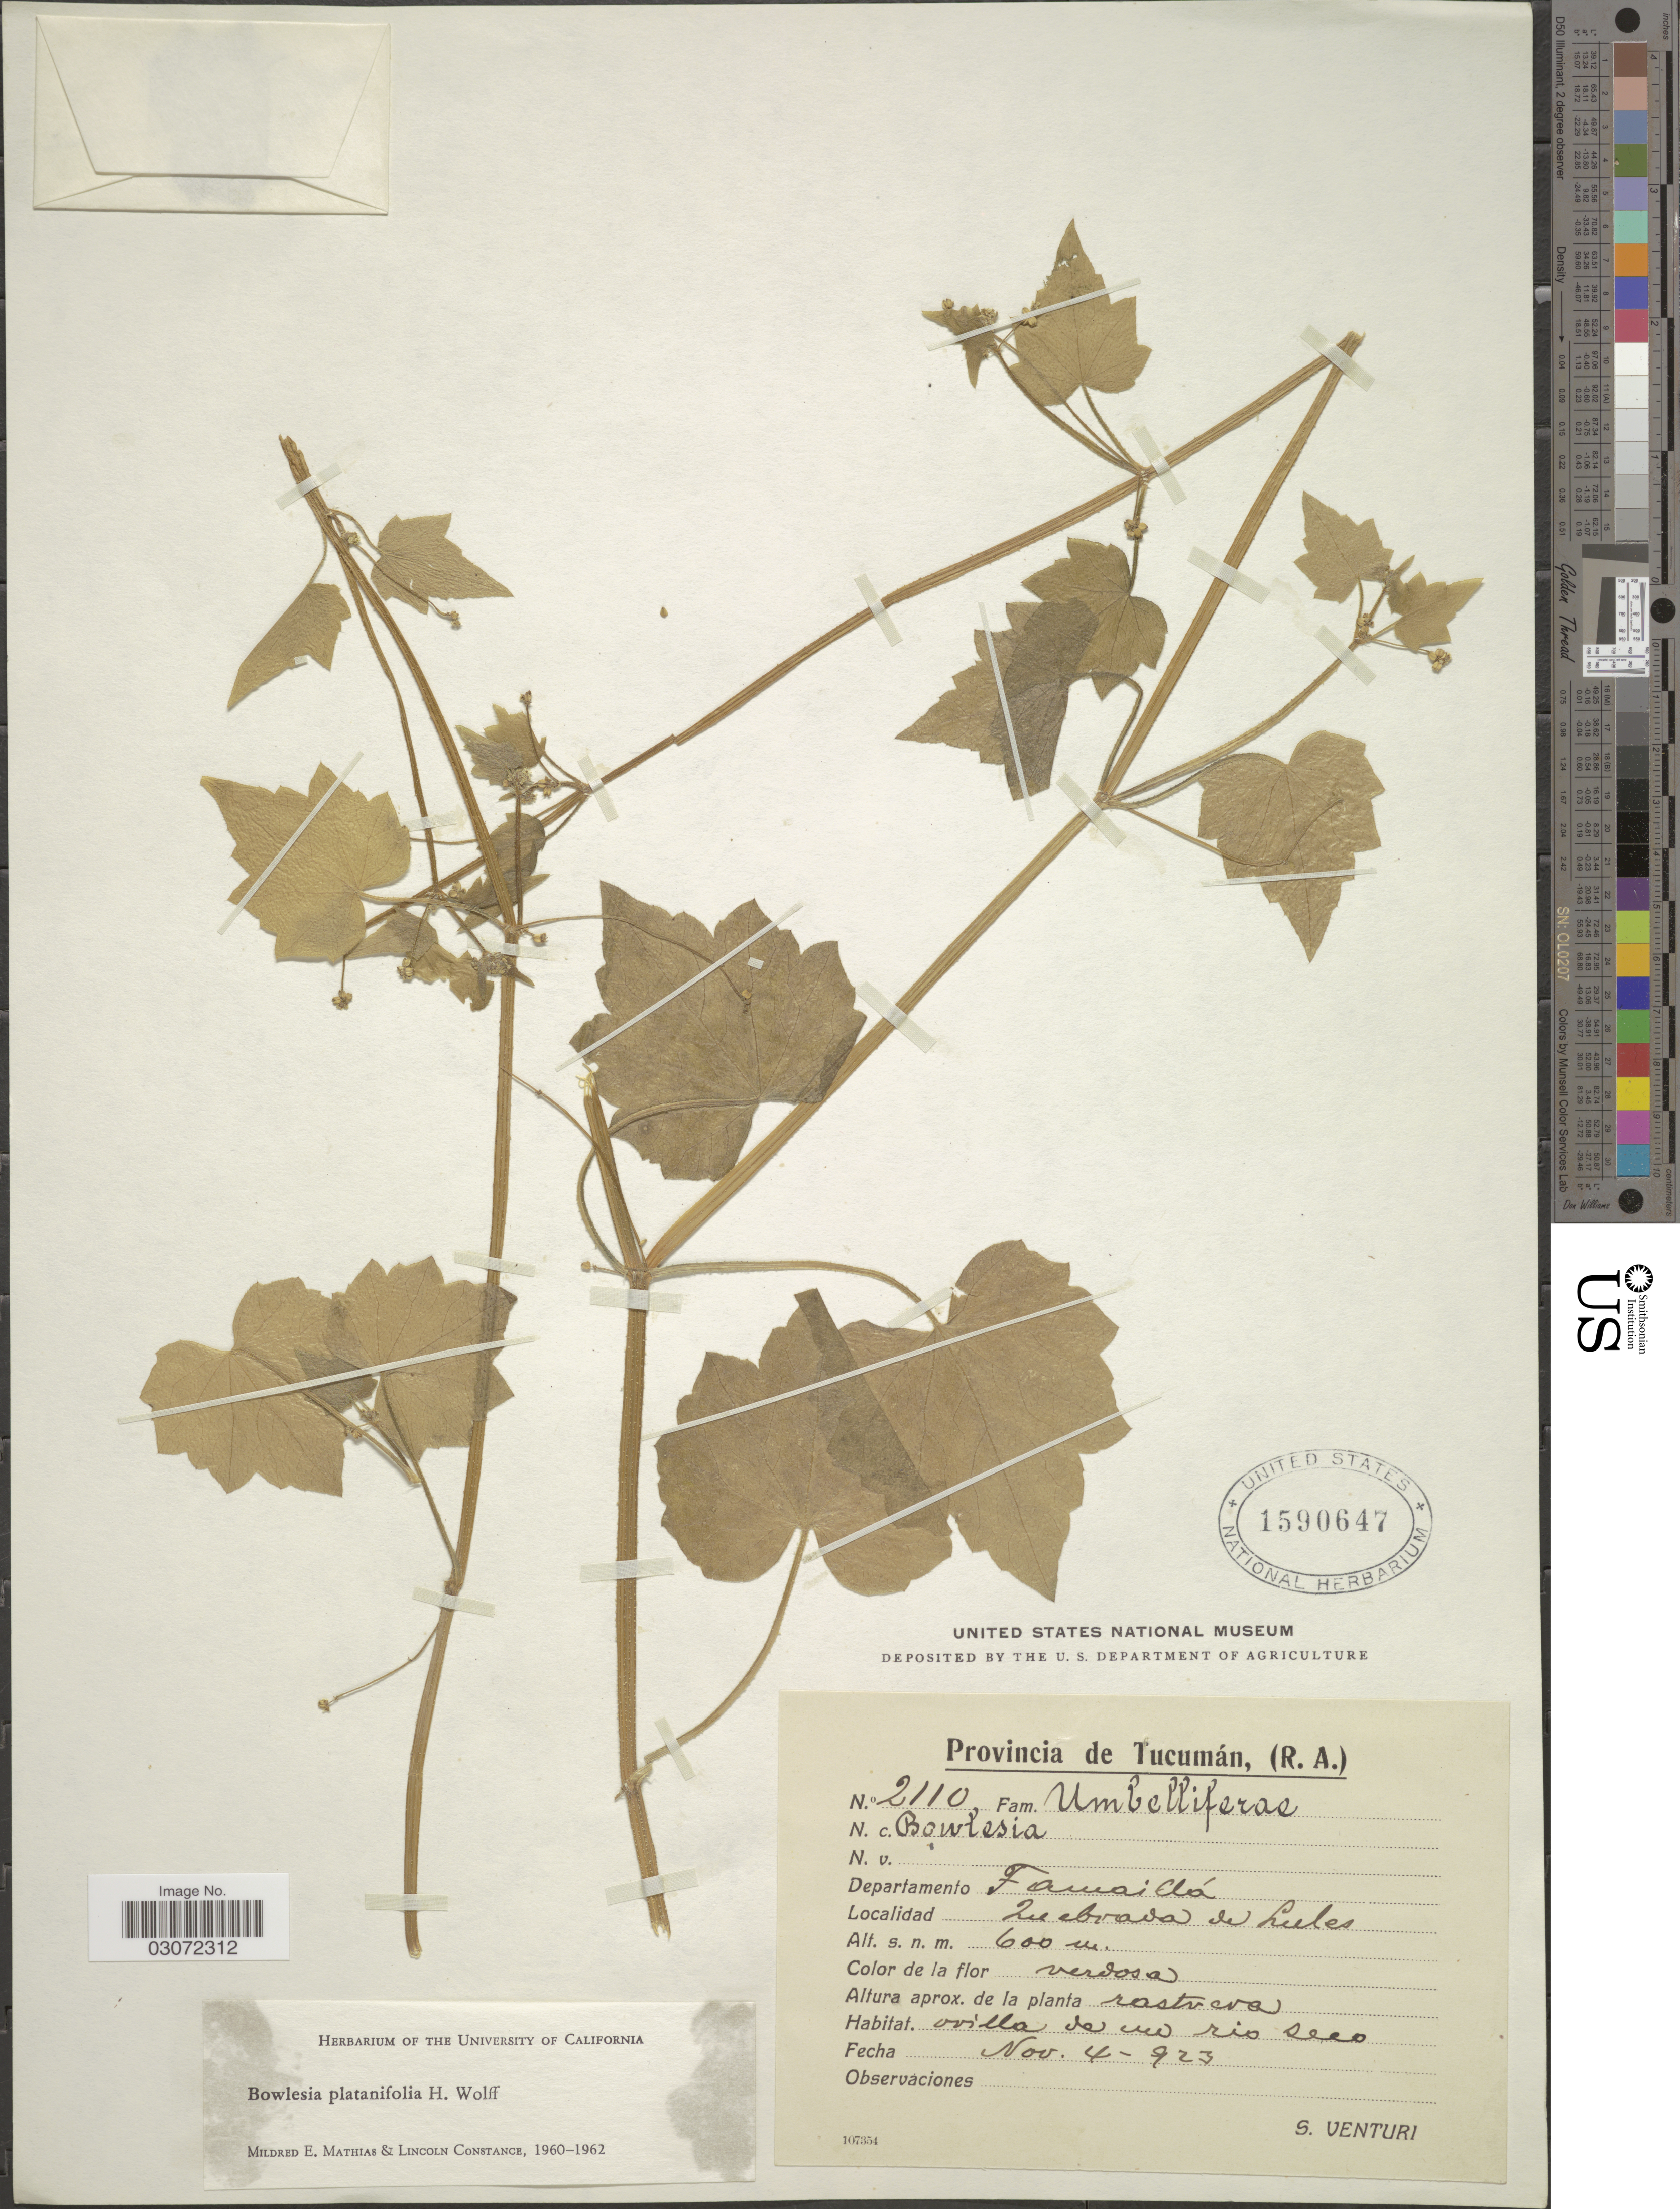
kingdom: Plantae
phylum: Tracheophyta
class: Magnoliopsida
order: Apiales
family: Apiaceae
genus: Bowlesia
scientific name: Bowlesia platanifolia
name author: H. Wolff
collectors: S. Venturi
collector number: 2110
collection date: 1923-11-04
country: Argentina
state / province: Tucuman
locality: Departamento Famaillá. Quebrada de Lules.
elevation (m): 600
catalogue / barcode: US 1590647